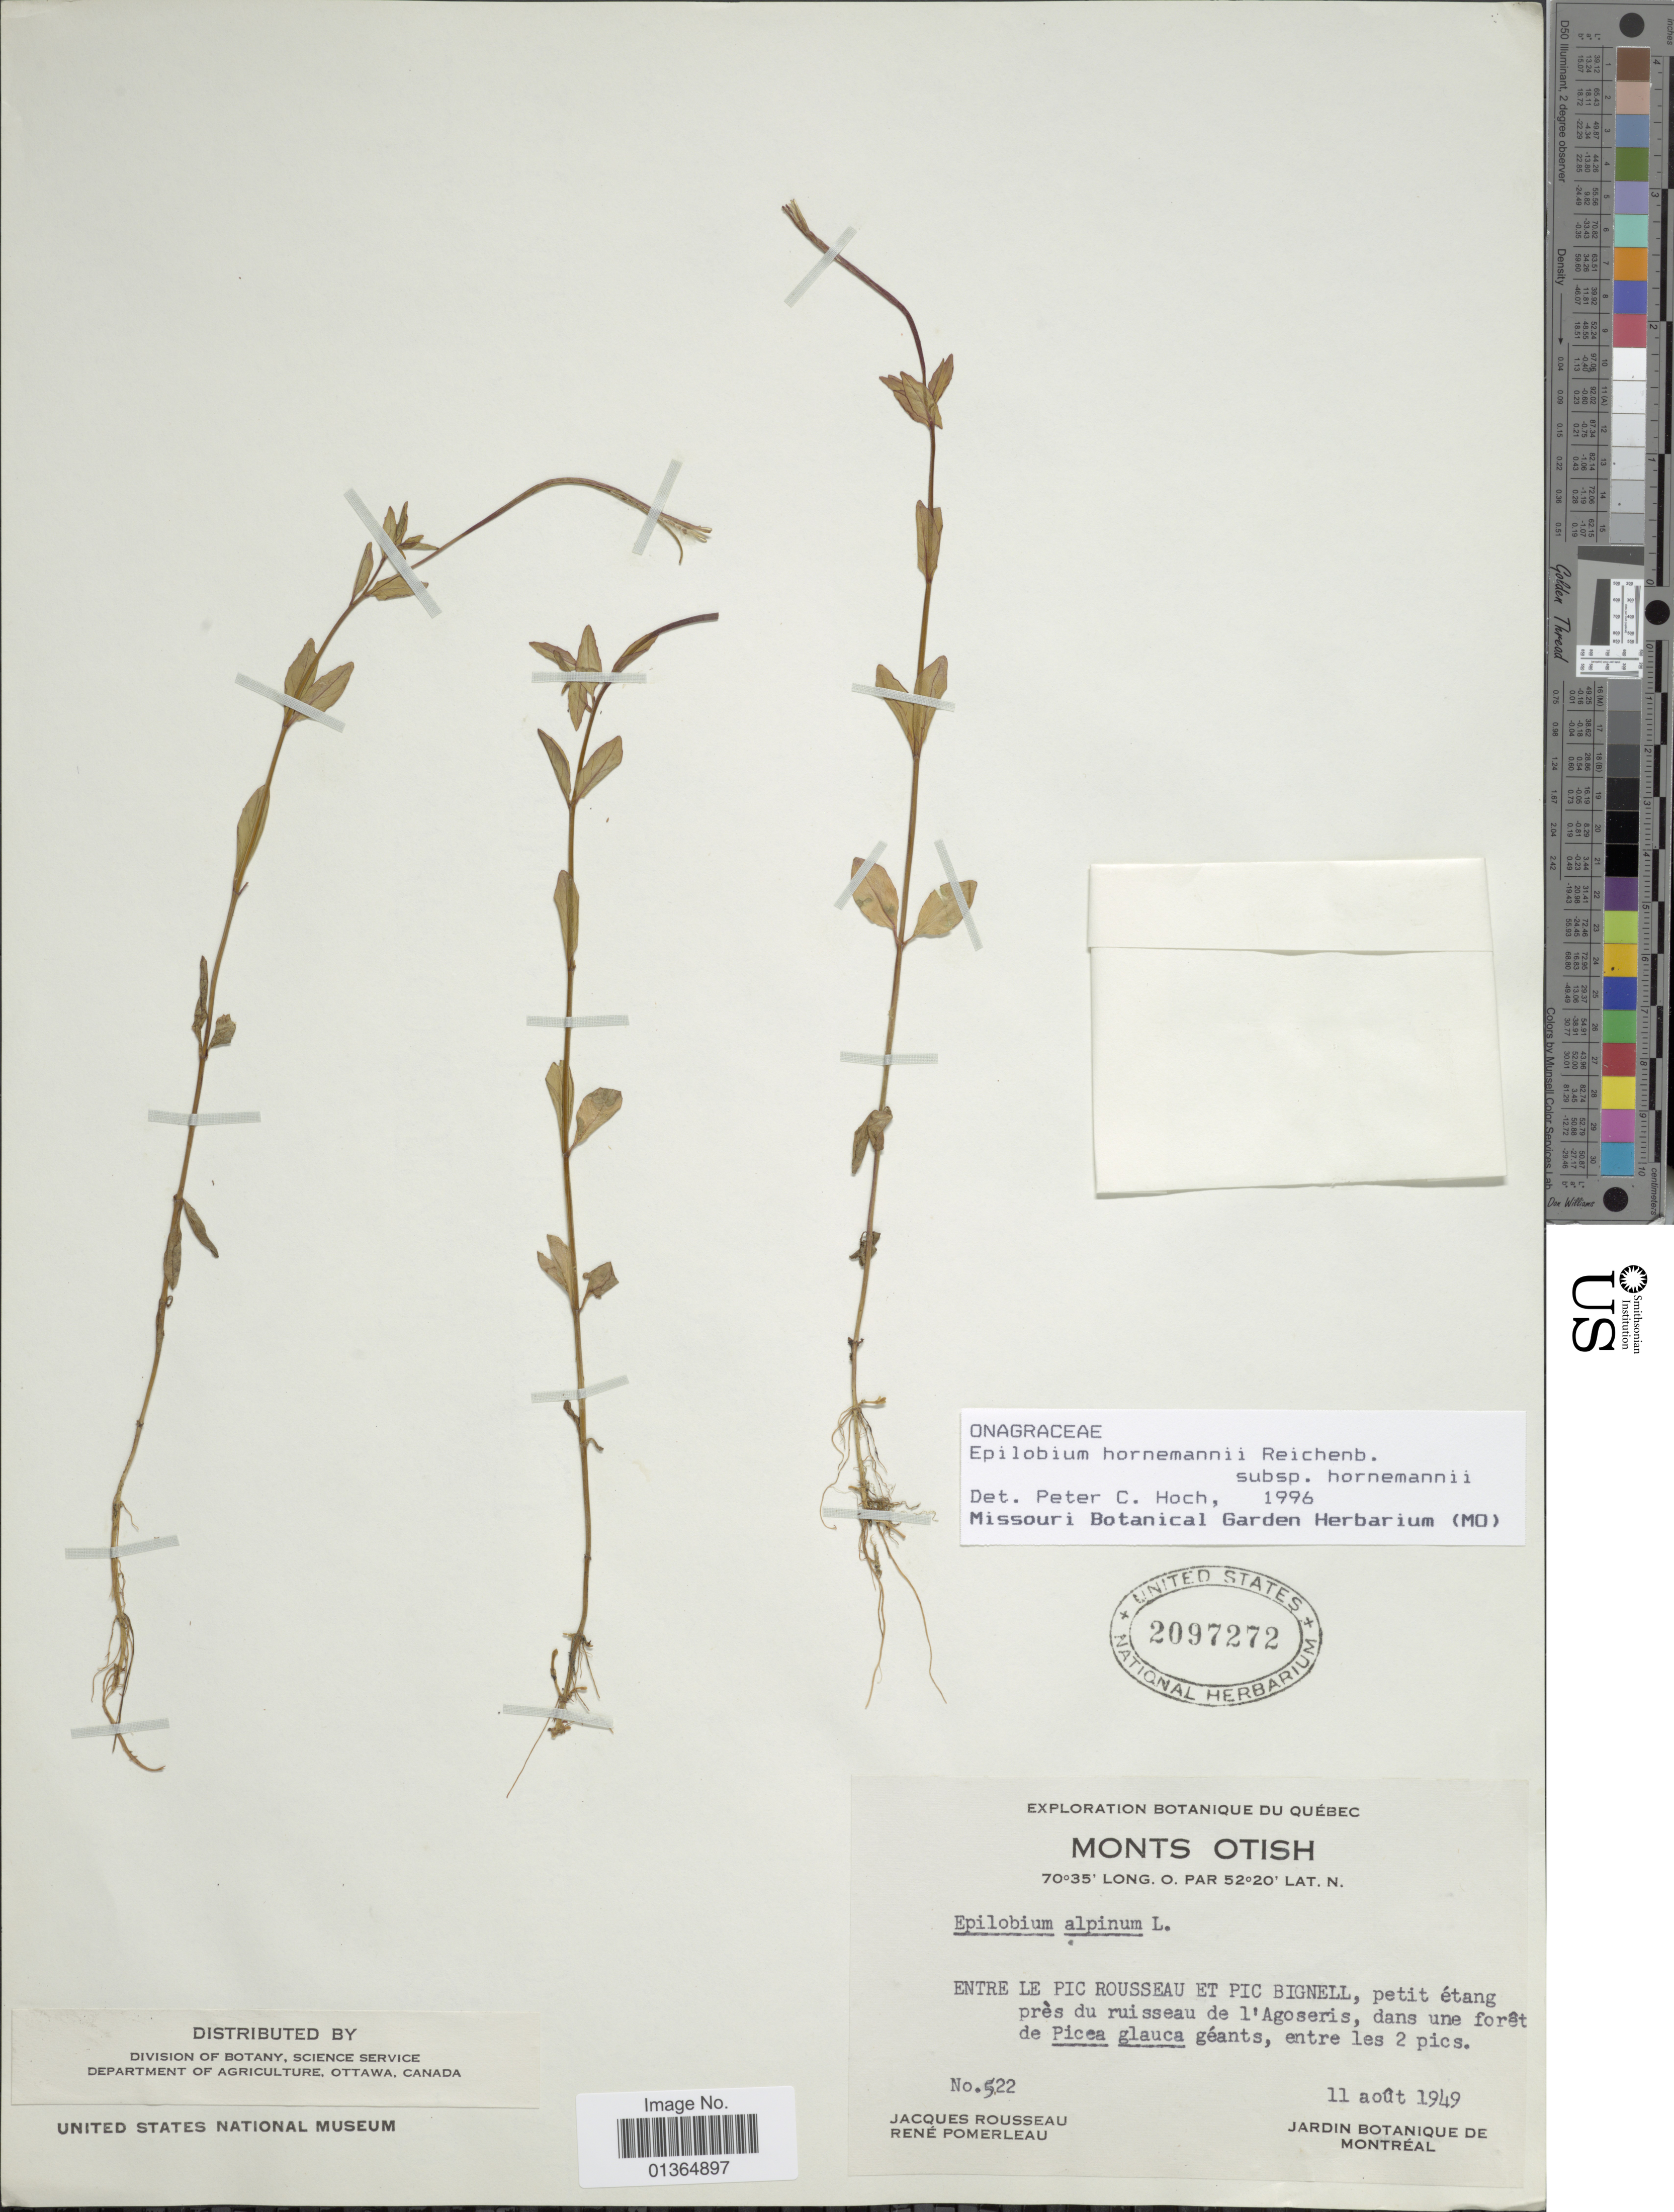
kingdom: Plantae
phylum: Tracheophyta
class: Magnoliopsida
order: Myrtales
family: Onagraceae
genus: Epilobium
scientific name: Epilobium hornemannii subsp. hornemannii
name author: Rchb.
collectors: J. Rousseau & R. Pomerleau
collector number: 522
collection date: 1949-08-11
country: Canada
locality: Monts Otish. Entre le Pic Rousseau et Pic Bignell.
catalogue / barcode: US 2097272